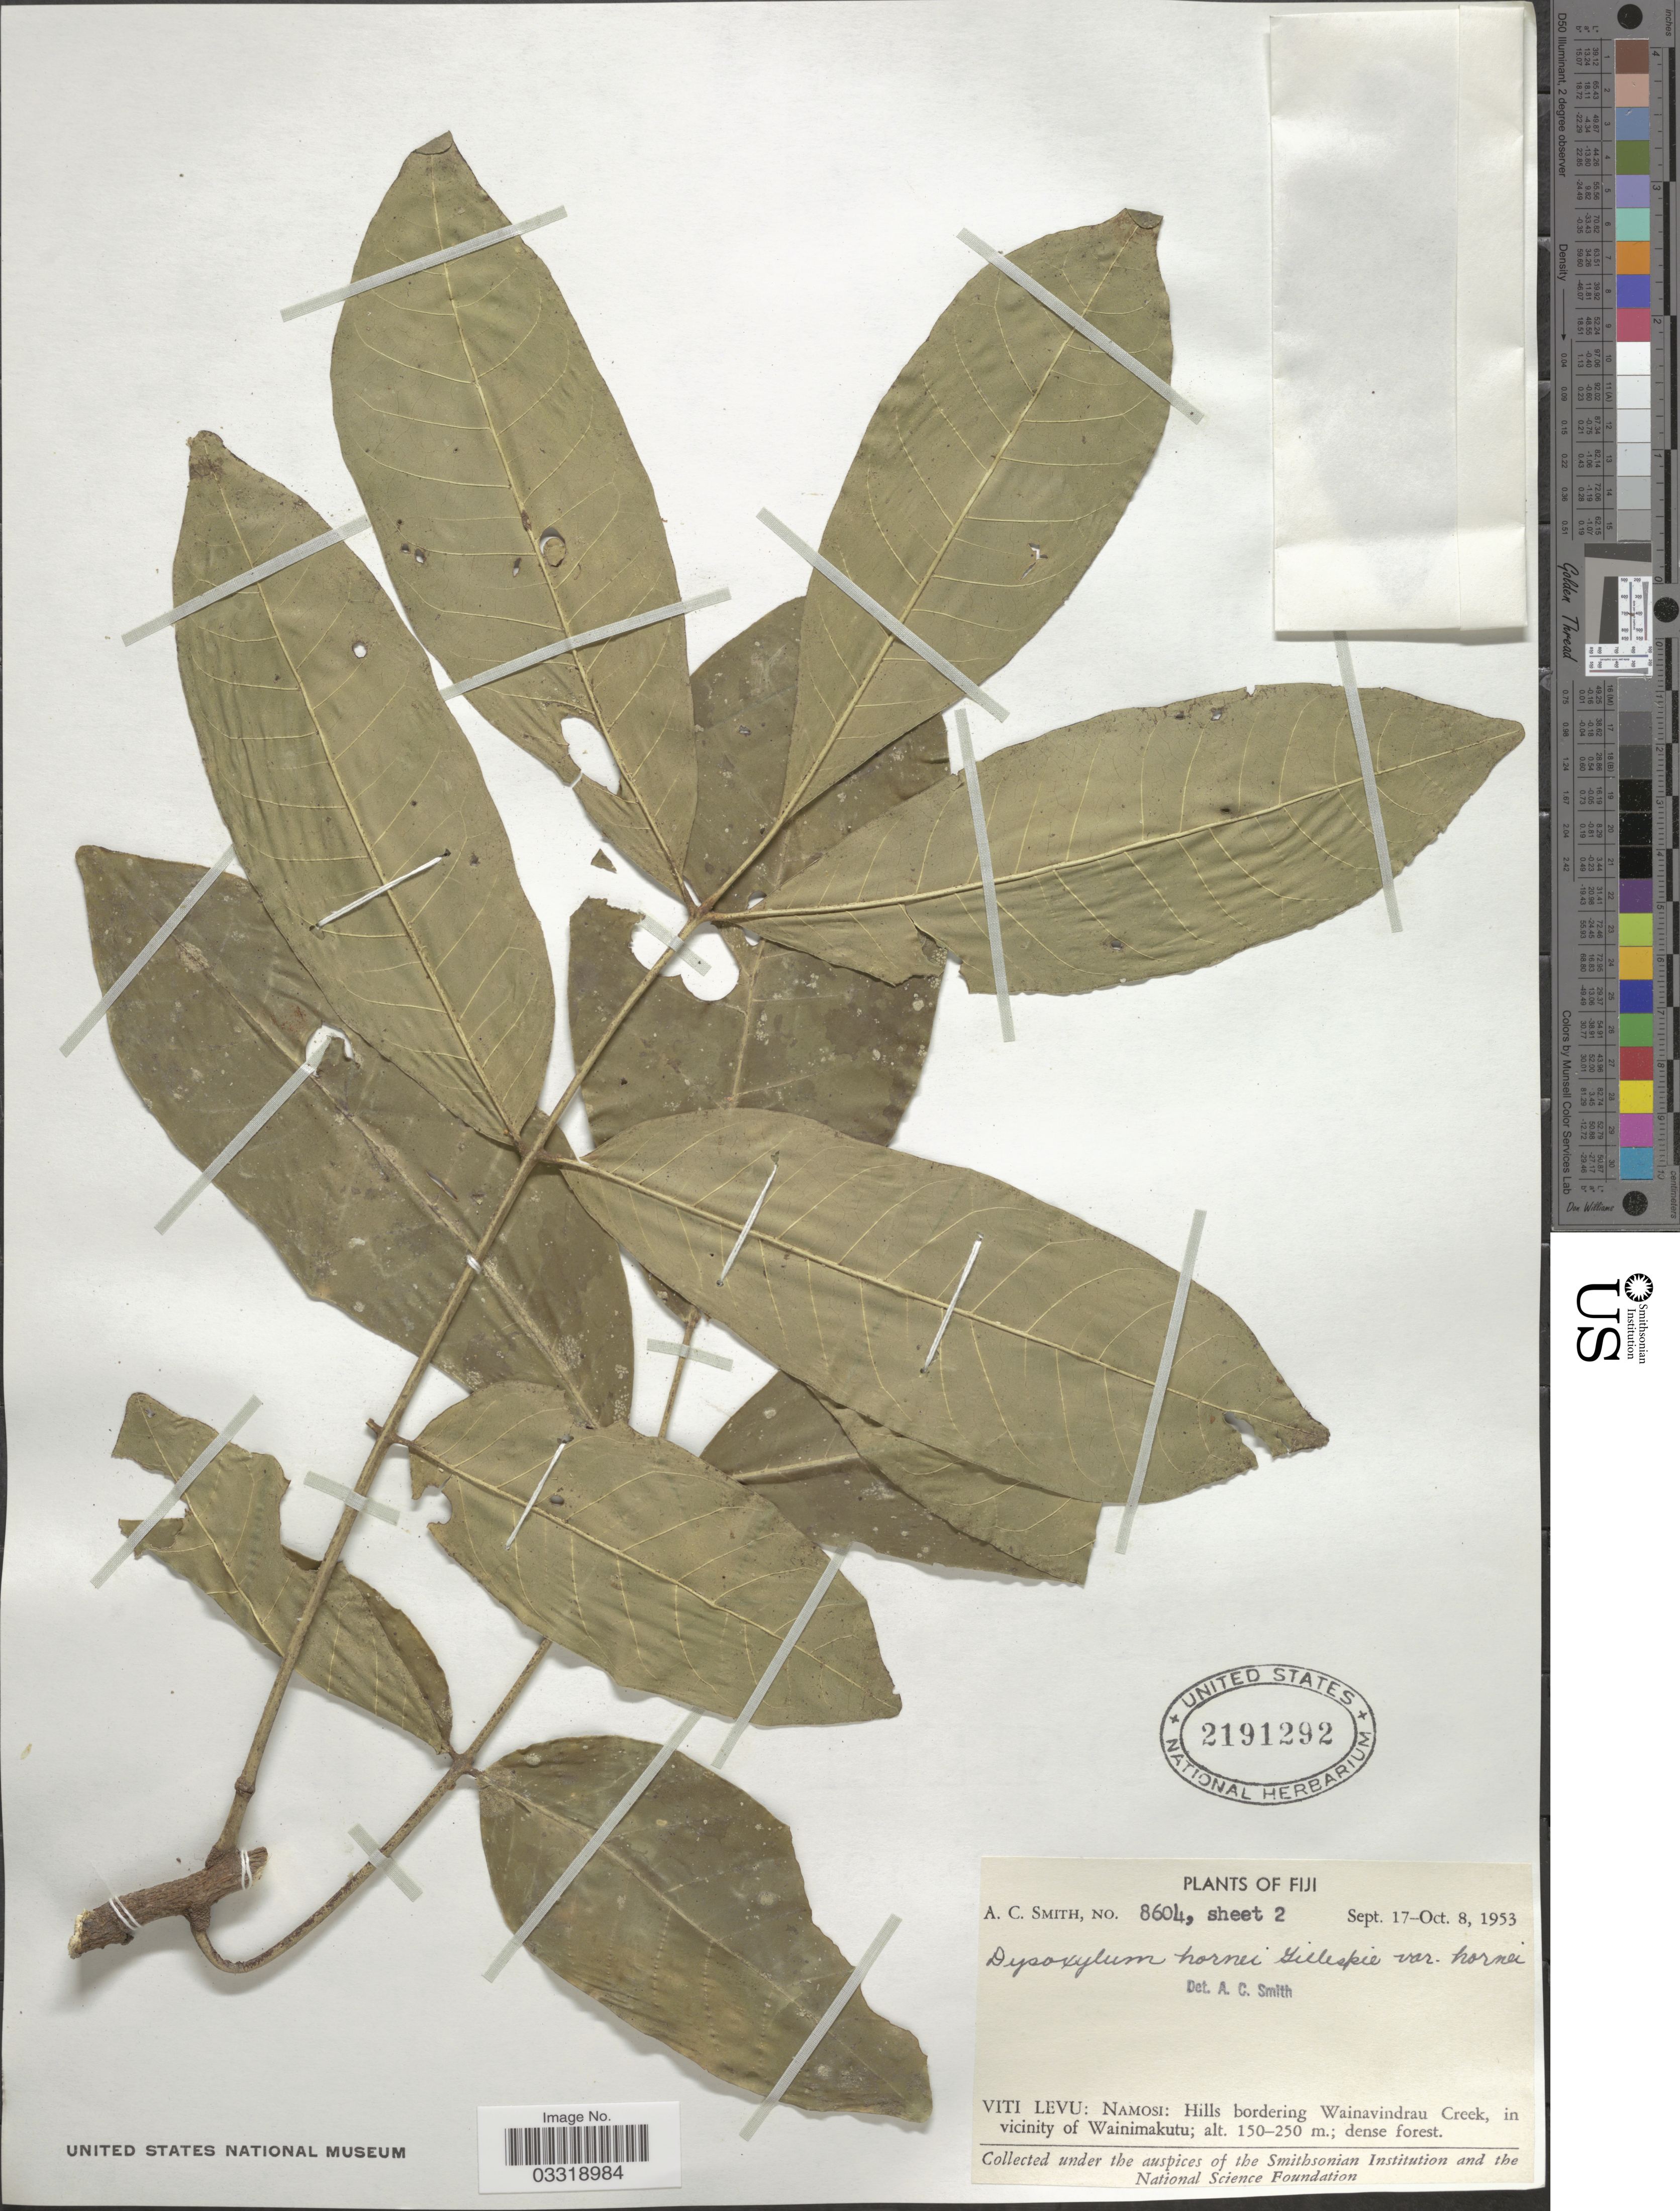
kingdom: Plantae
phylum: Tracheophyta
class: Magnoliopsida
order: Sapindales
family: Meliaceae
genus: Didymocheton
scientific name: Didymocheton hornei var. hornei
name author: (Gillespie) Harms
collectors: A. C. Smith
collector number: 8604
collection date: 1953-09-17/1953-10-08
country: Fiji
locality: Viti Levu: Namosi: Hills bordering Wainavindrau Creek, in vicinity of Wainimakutu.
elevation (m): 150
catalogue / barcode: US 2191292